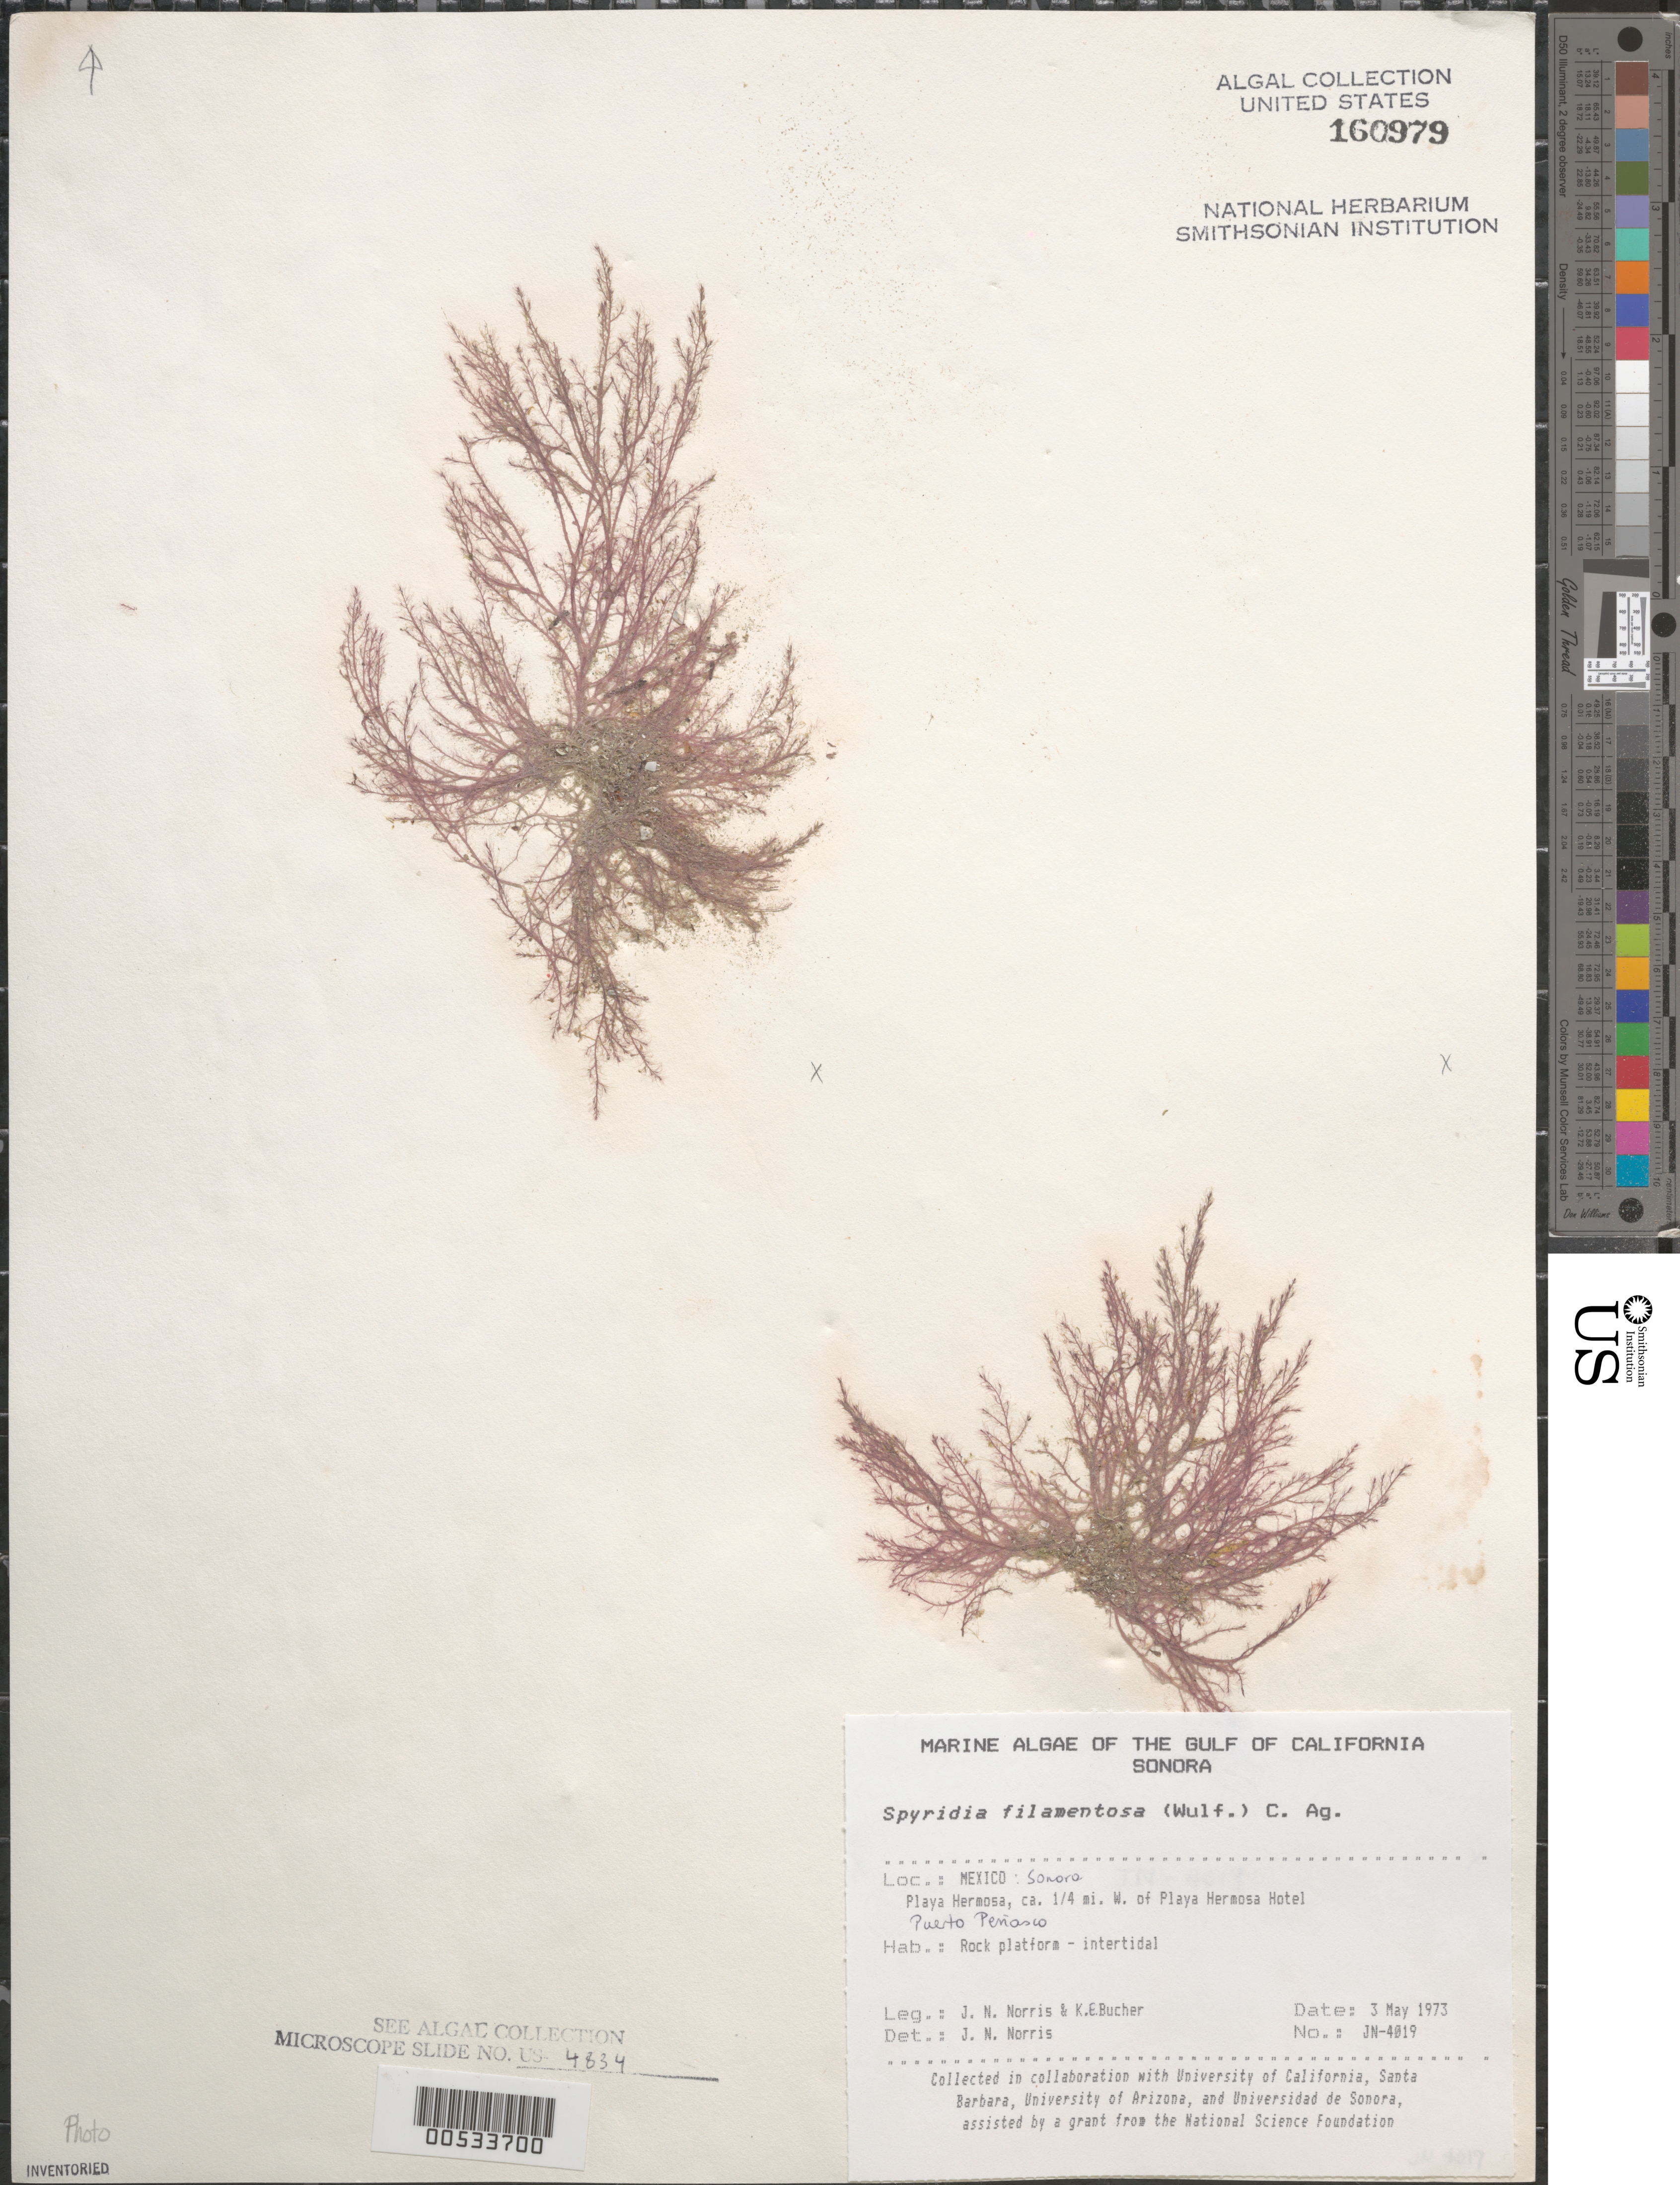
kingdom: Plantae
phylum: Rhodophyta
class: Florideophyceae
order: Ceramiales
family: Spyridiaceae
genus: Spyridia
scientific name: Spyridia filamentosa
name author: (Wulfen) Harv.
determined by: Norris, James N.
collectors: J. N. Norris & K. E. Bucher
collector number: JN-4019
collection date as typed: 03 May 1973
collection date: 1973-05-03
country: Mexico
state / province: Sonora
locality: Playa Hermosa, Puerto Penasco, ca. 0.25 mile west of Playa Hermosa Hotel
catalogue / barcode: US 160979